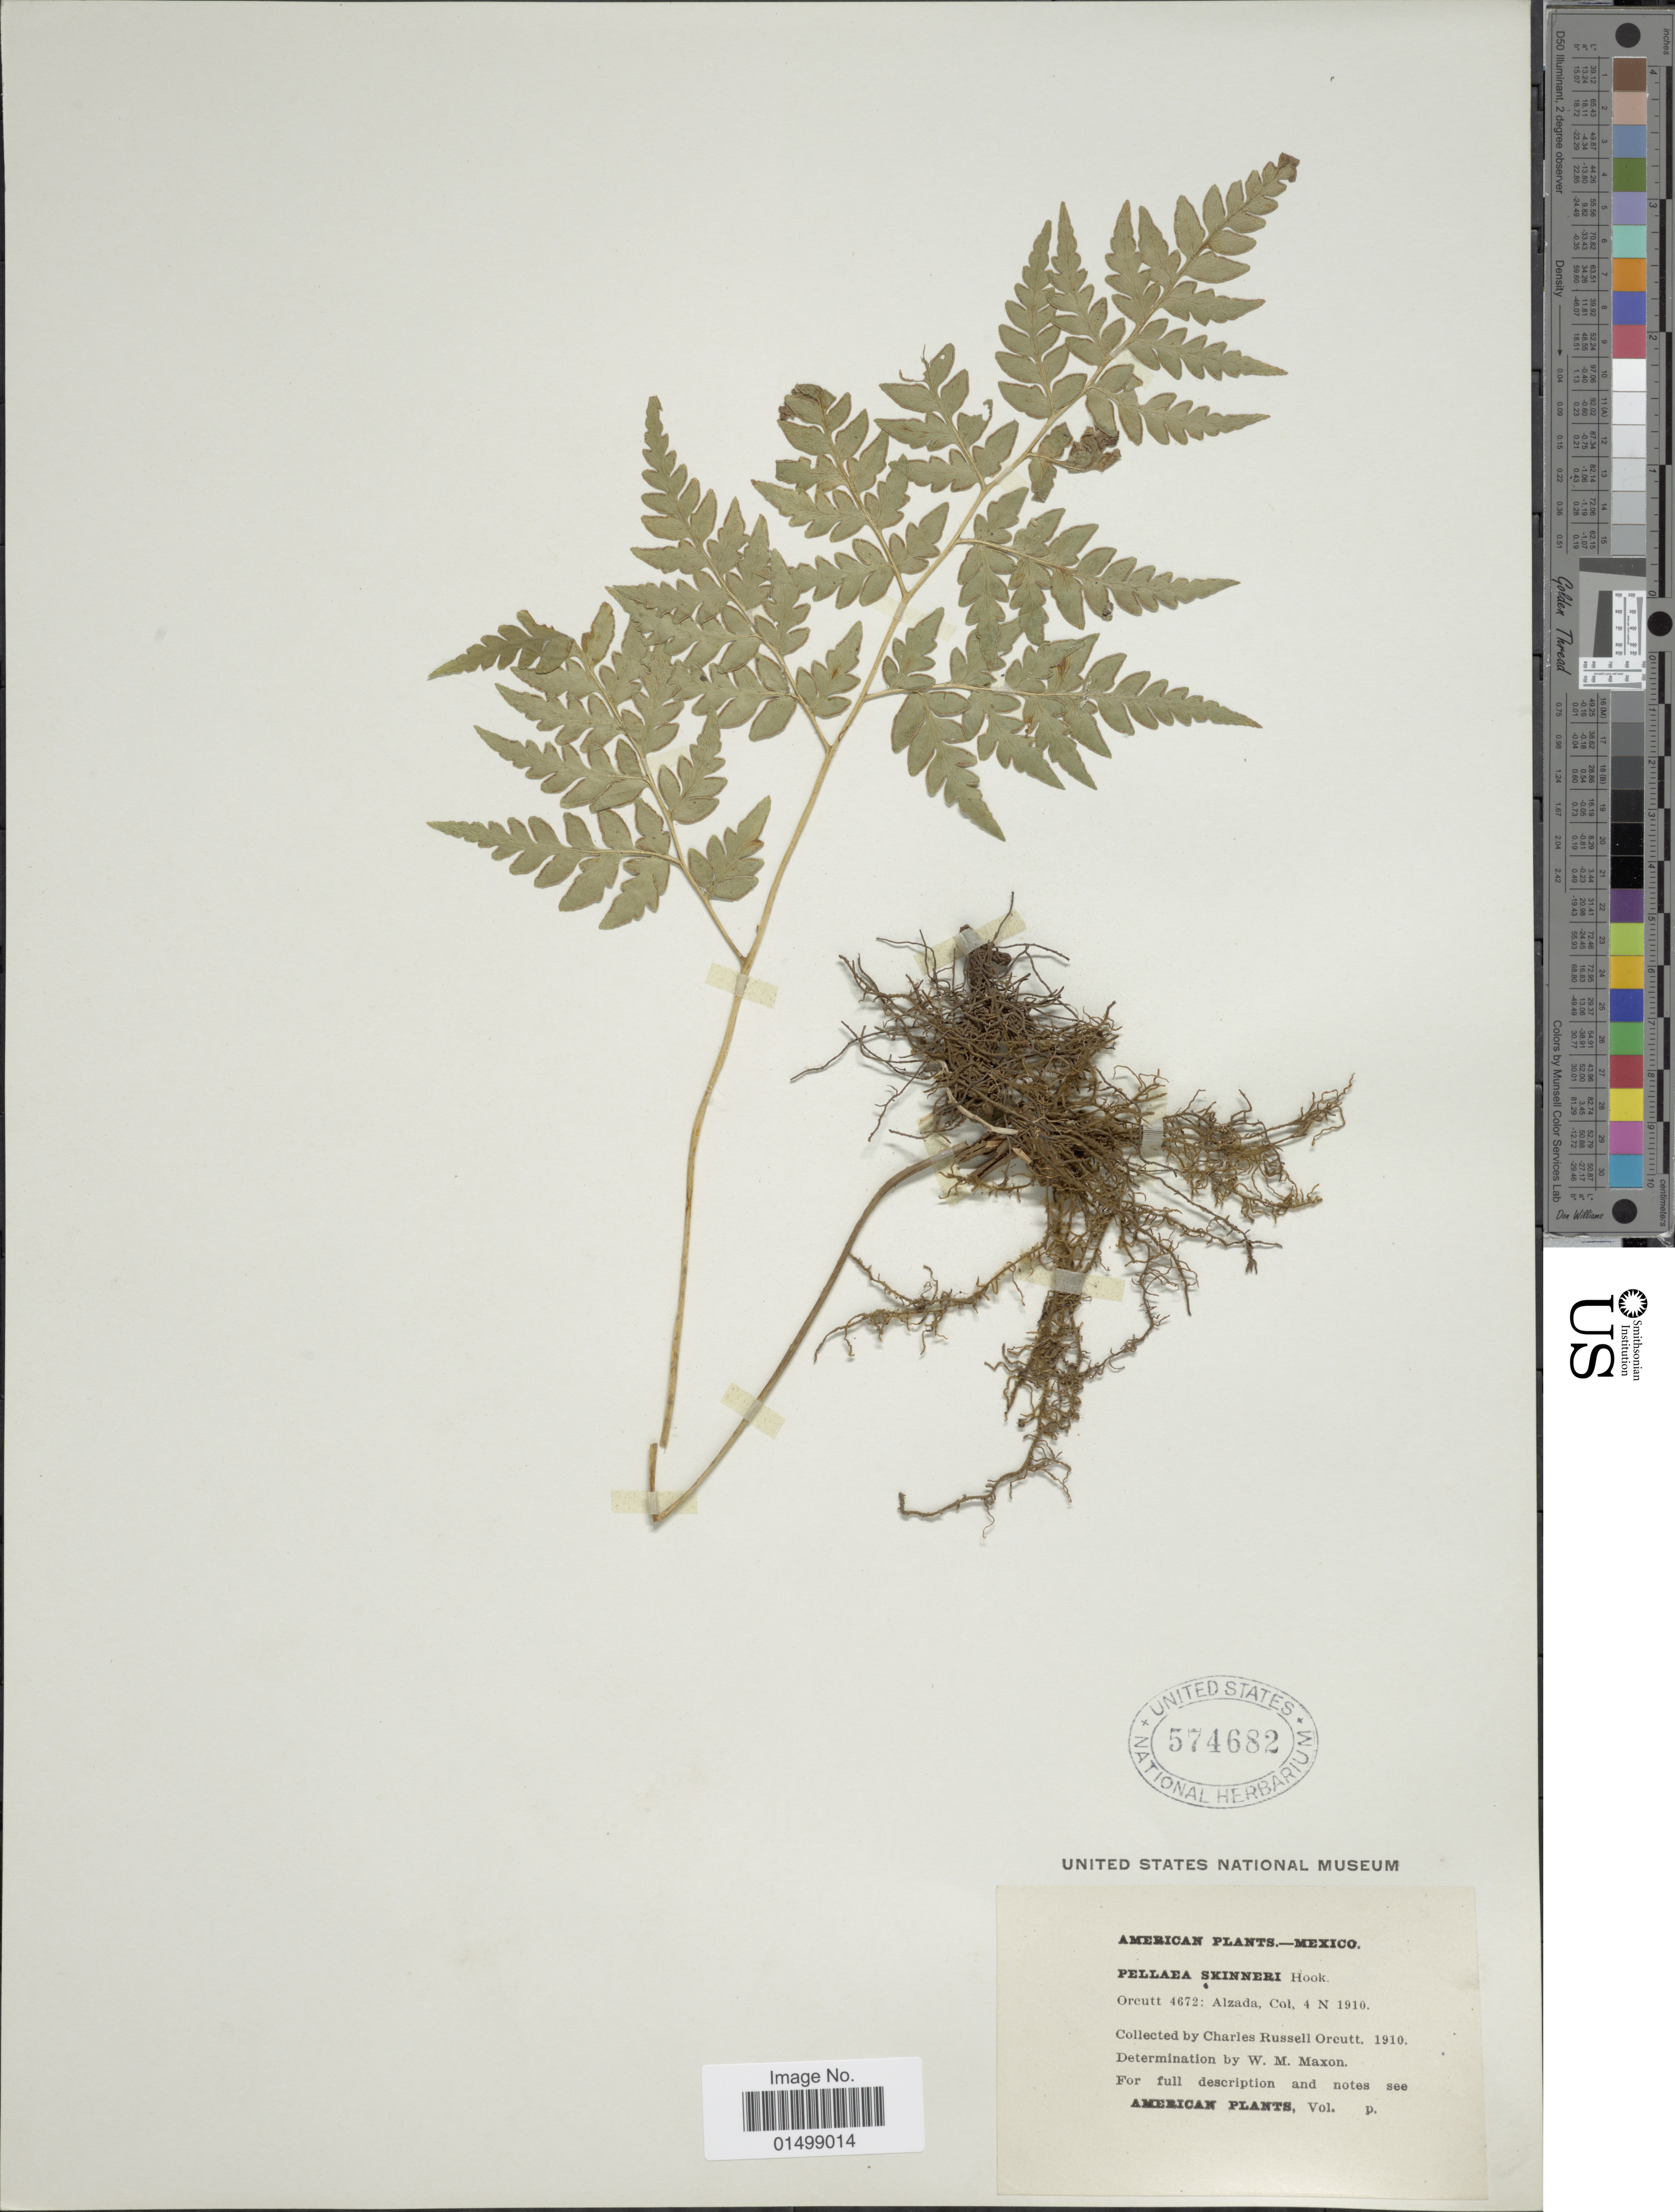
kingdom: Plantae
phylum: Tracheophyta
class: Polypodiopsida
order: Polypodiales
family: Pteridaceae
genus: Cheilanthes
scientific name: Cheilanthes skinneri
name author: (Hook.) T. Moore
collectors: C. R. Orcutt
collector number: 4672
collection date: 1910-11-04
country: Mexico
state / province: Colima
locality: Mexico, Col. Alzada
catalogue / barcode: US 574682